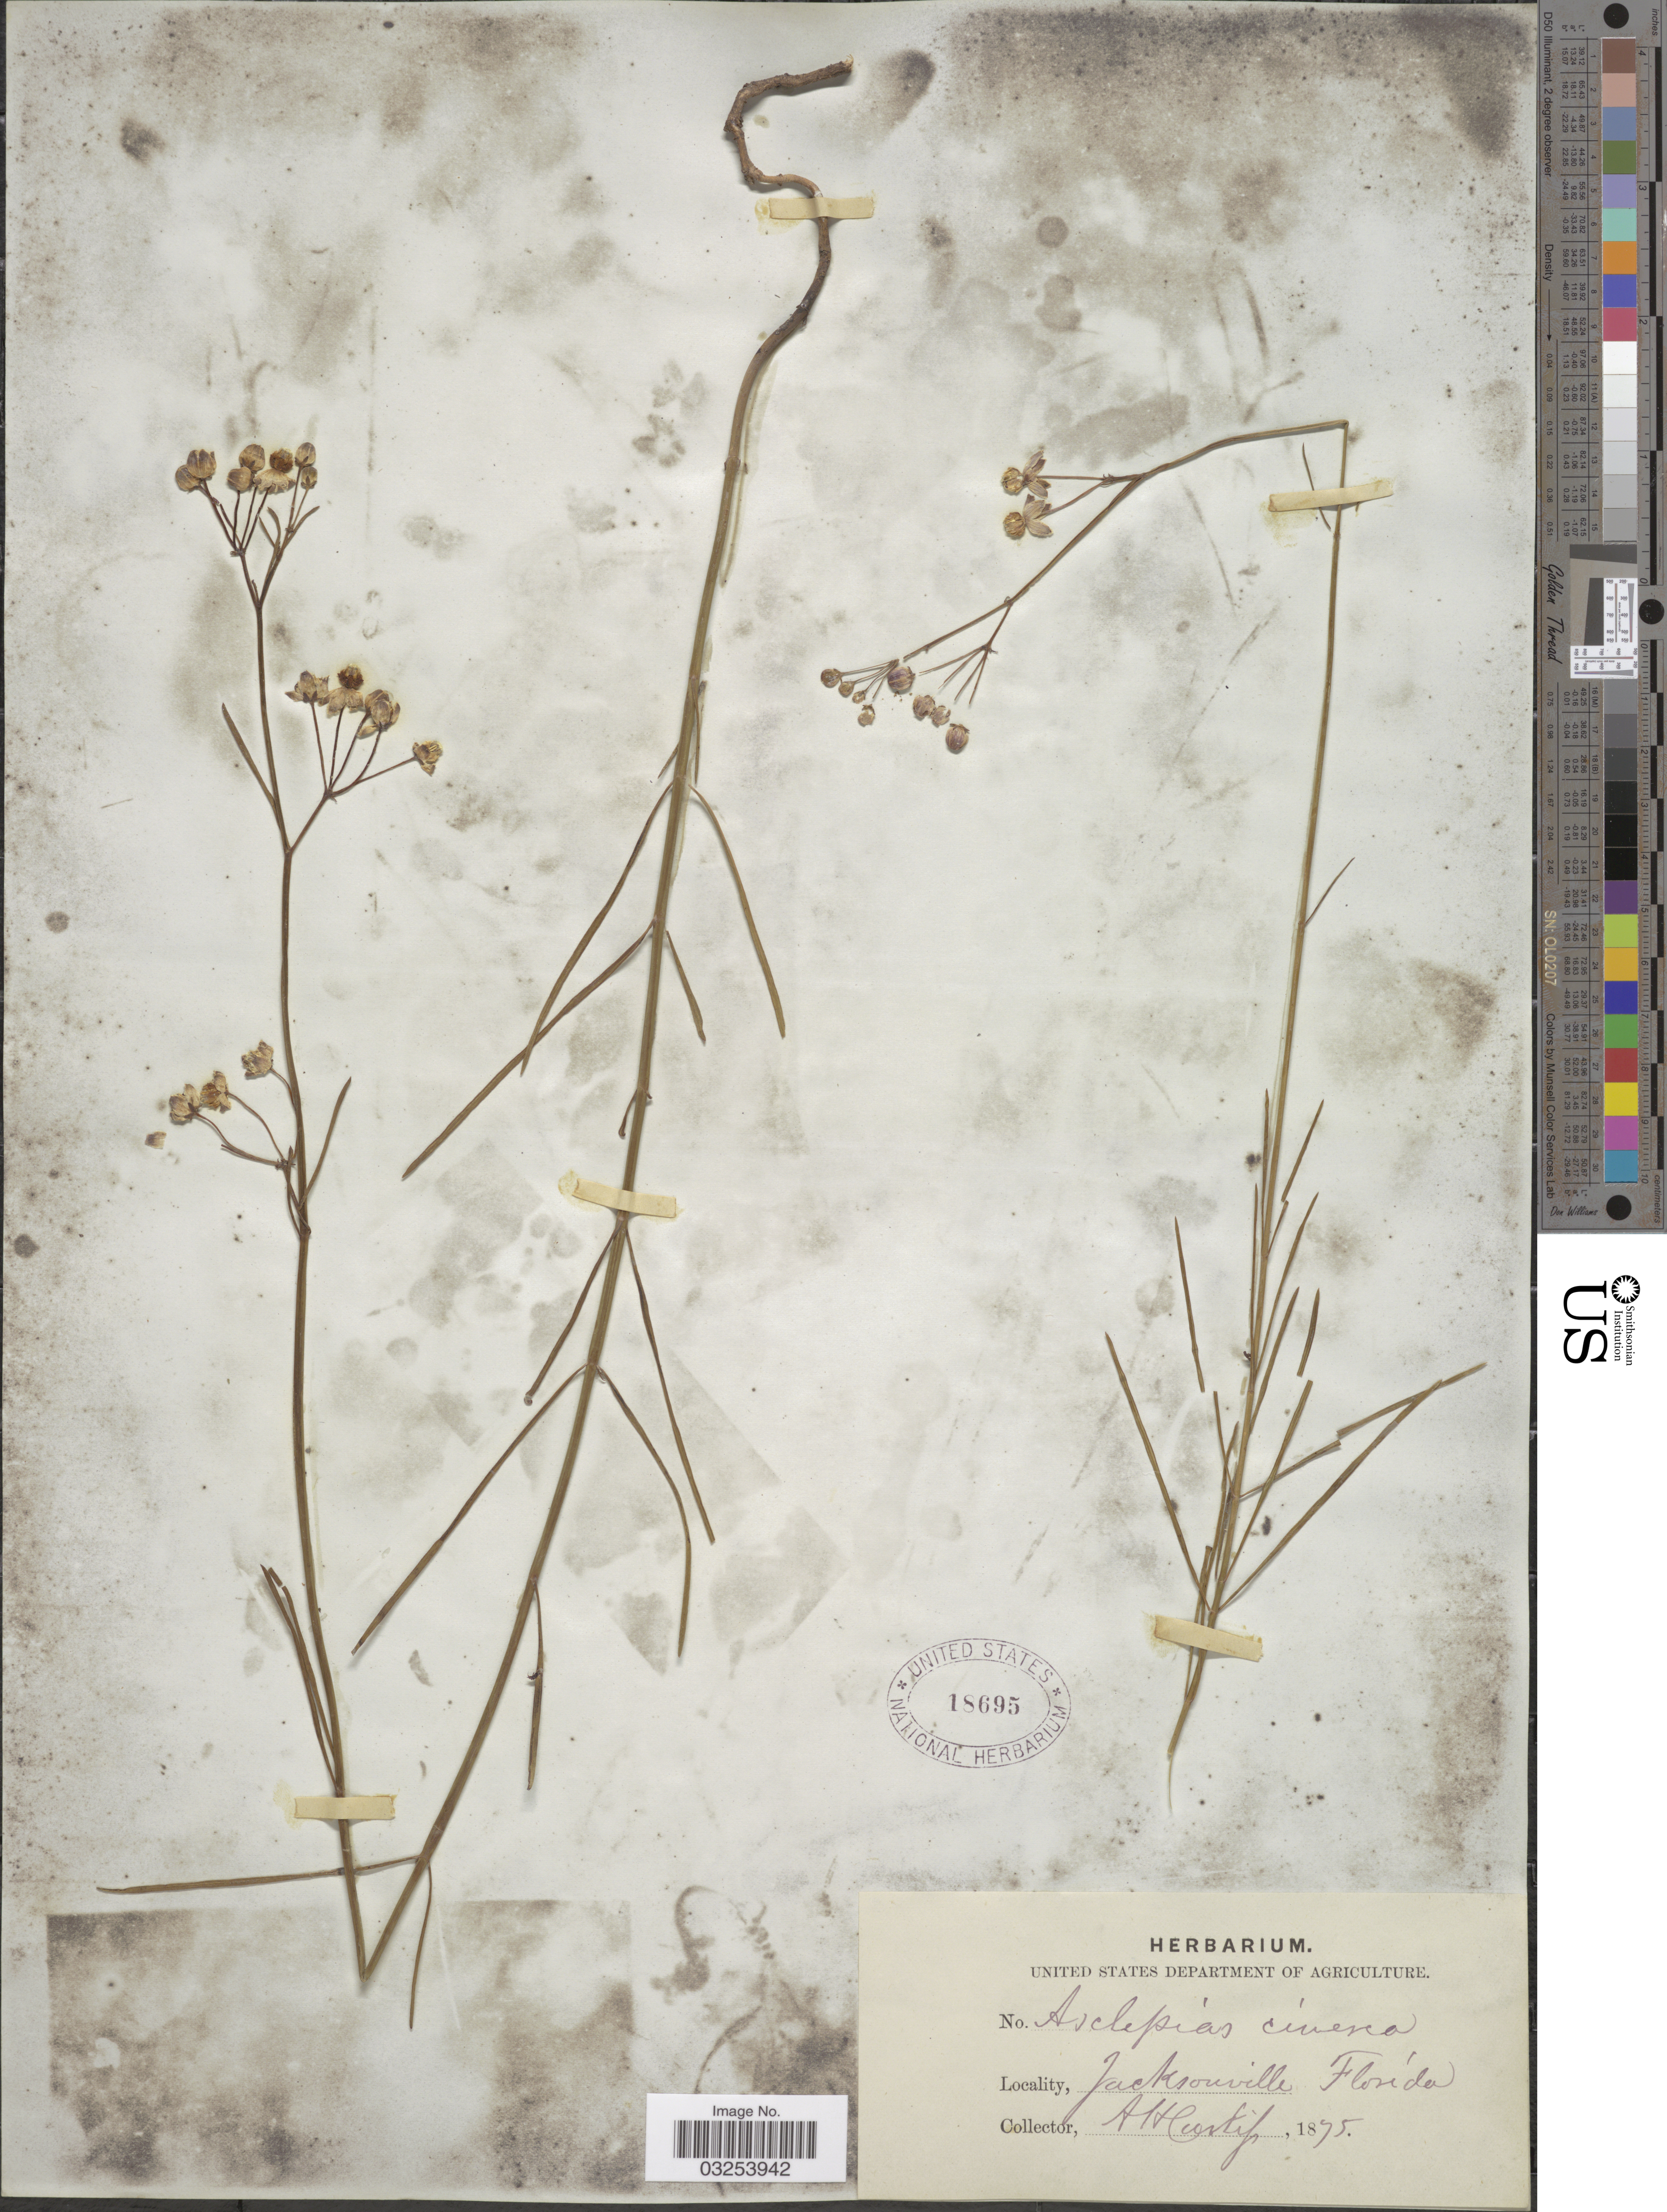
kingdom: Plantae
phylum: Tracheophyta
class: Magnoliopsida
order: Gentianales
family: Apocynaceae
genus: Asclepias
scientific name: Asclepias cinerea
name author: Walter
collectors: A. H. Curtiss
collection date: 1875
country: United States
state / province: Florida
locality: Jacksonville.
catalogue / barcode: US 18695